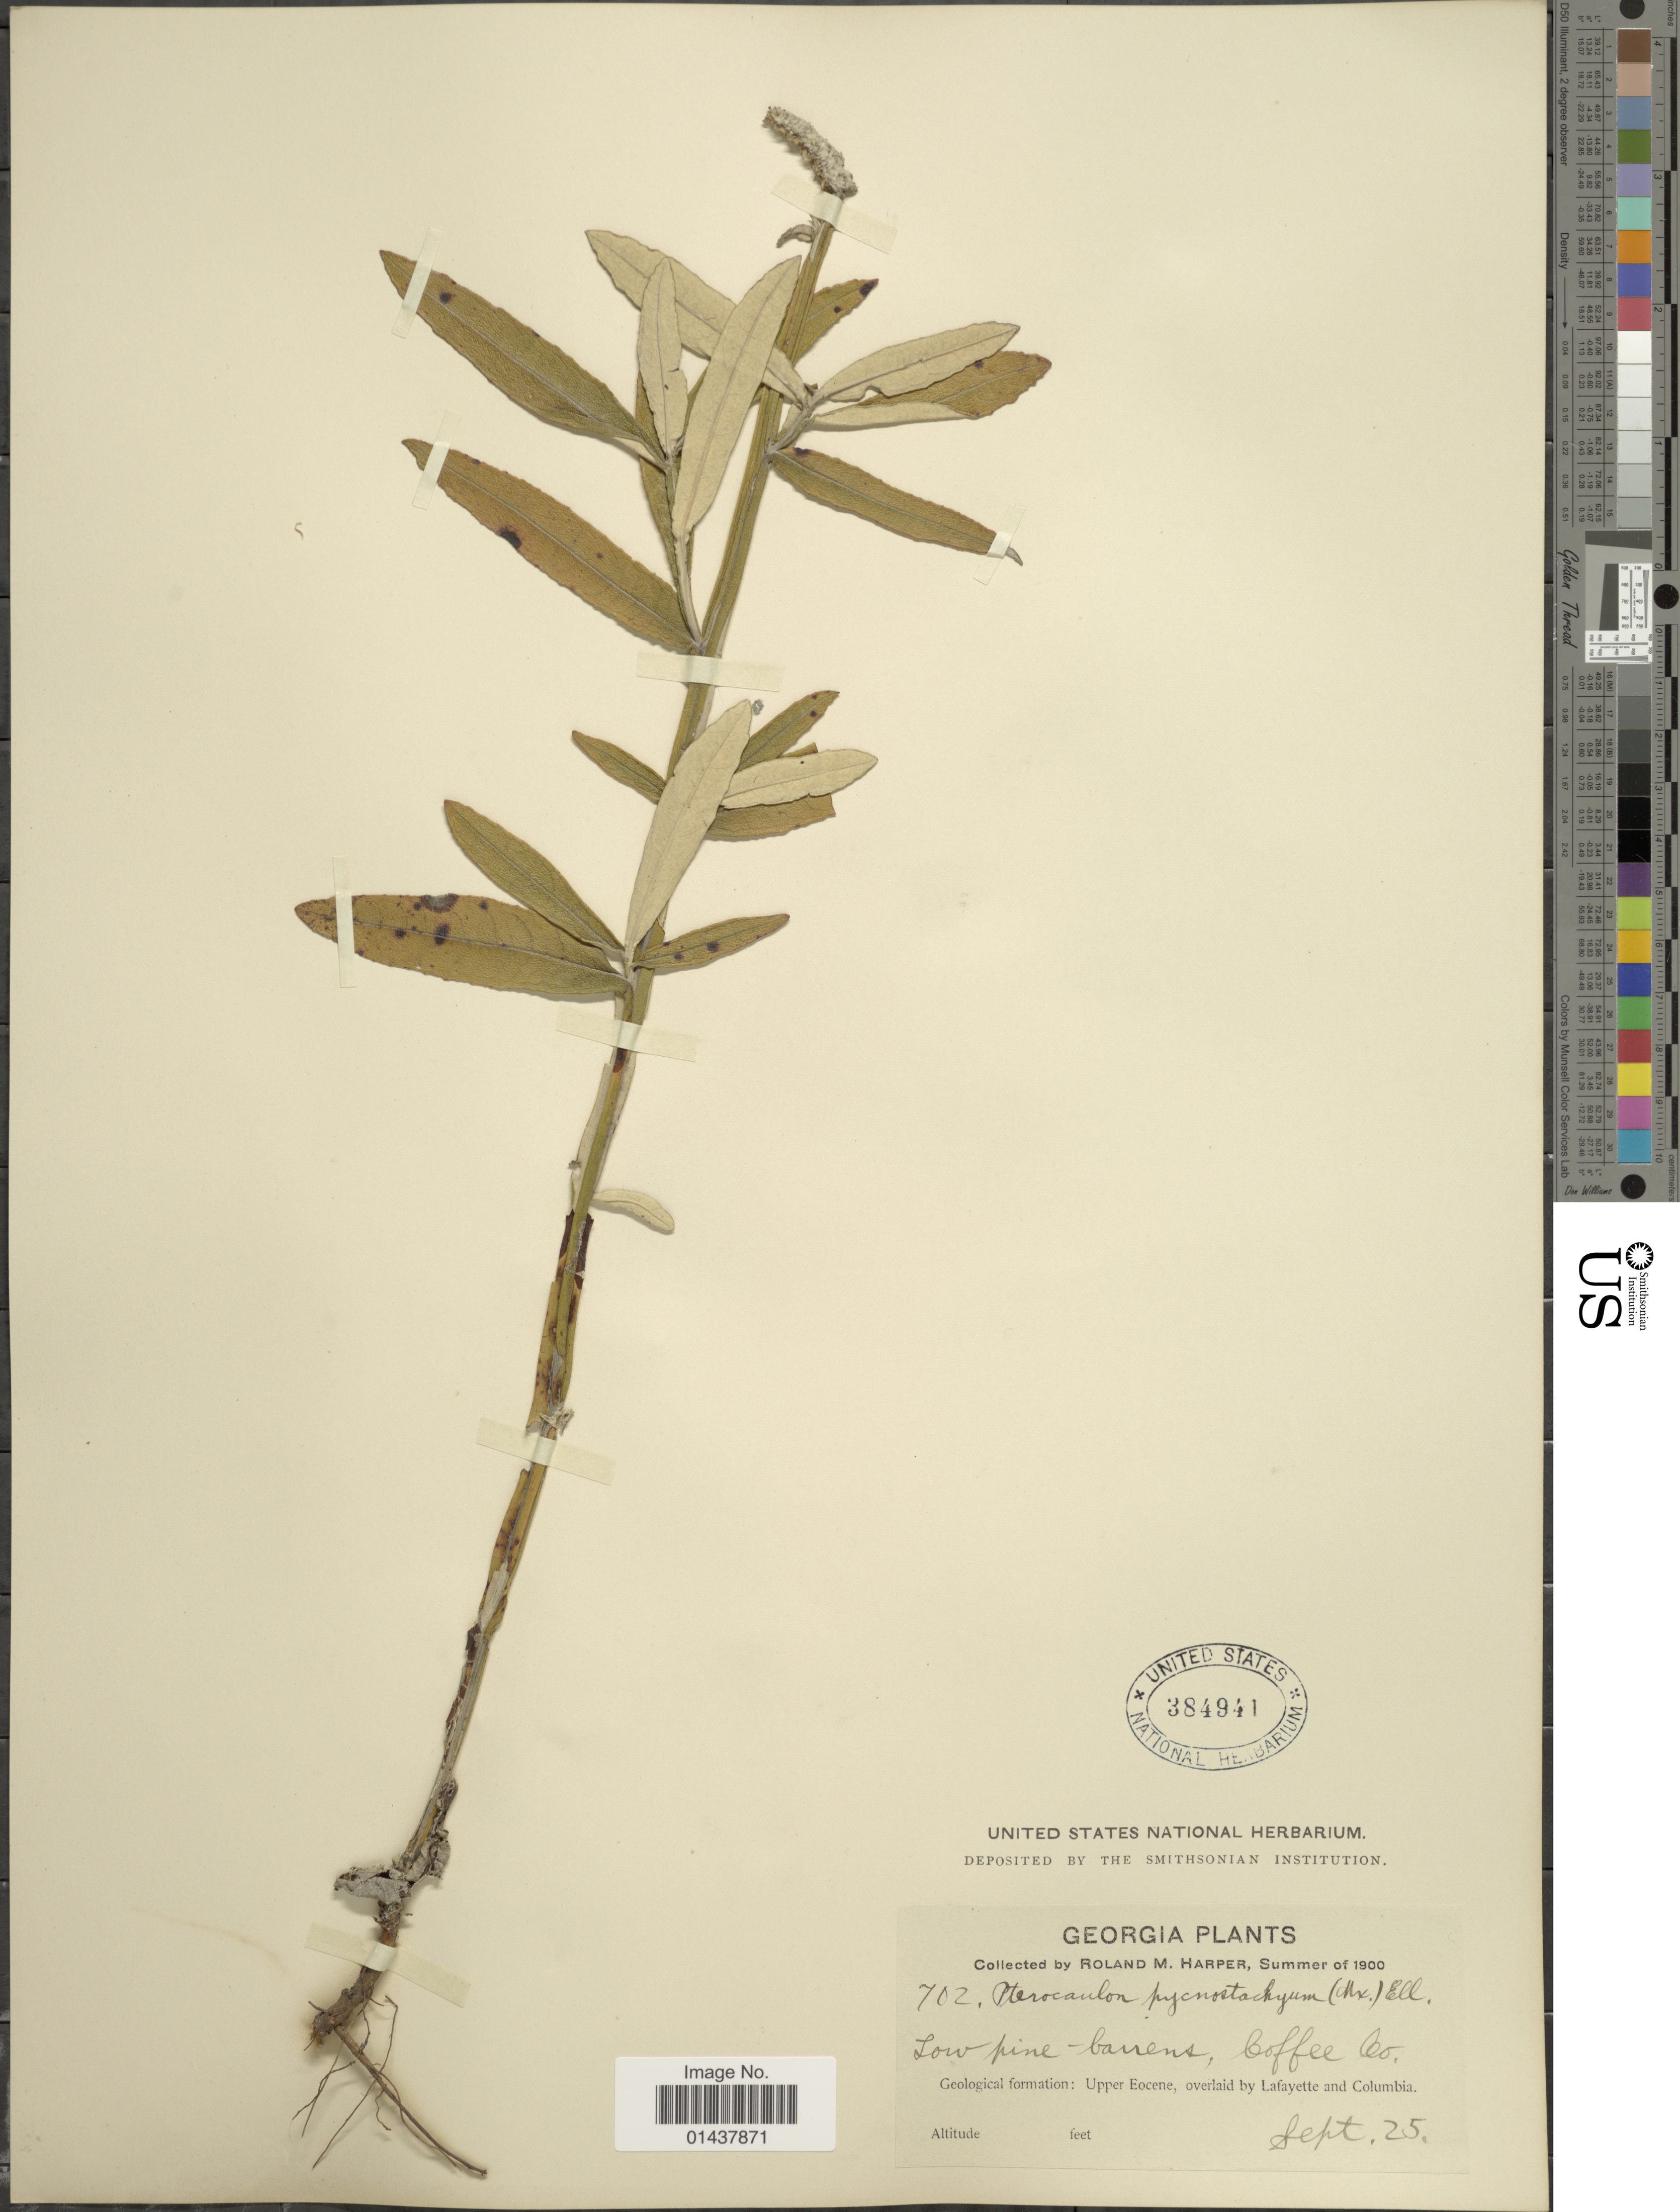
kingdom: Plantae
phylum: Tracheophyta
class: Magnoliopsida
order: Asterales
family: Asteraceae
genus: Pterocaulon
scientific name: Pterocaulon undulatum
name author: C. Mohr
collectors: R. M. Harper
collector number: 702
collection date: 1900-09-25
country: United States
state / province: Georgia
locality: Coffe Co.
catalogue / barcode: US 384941